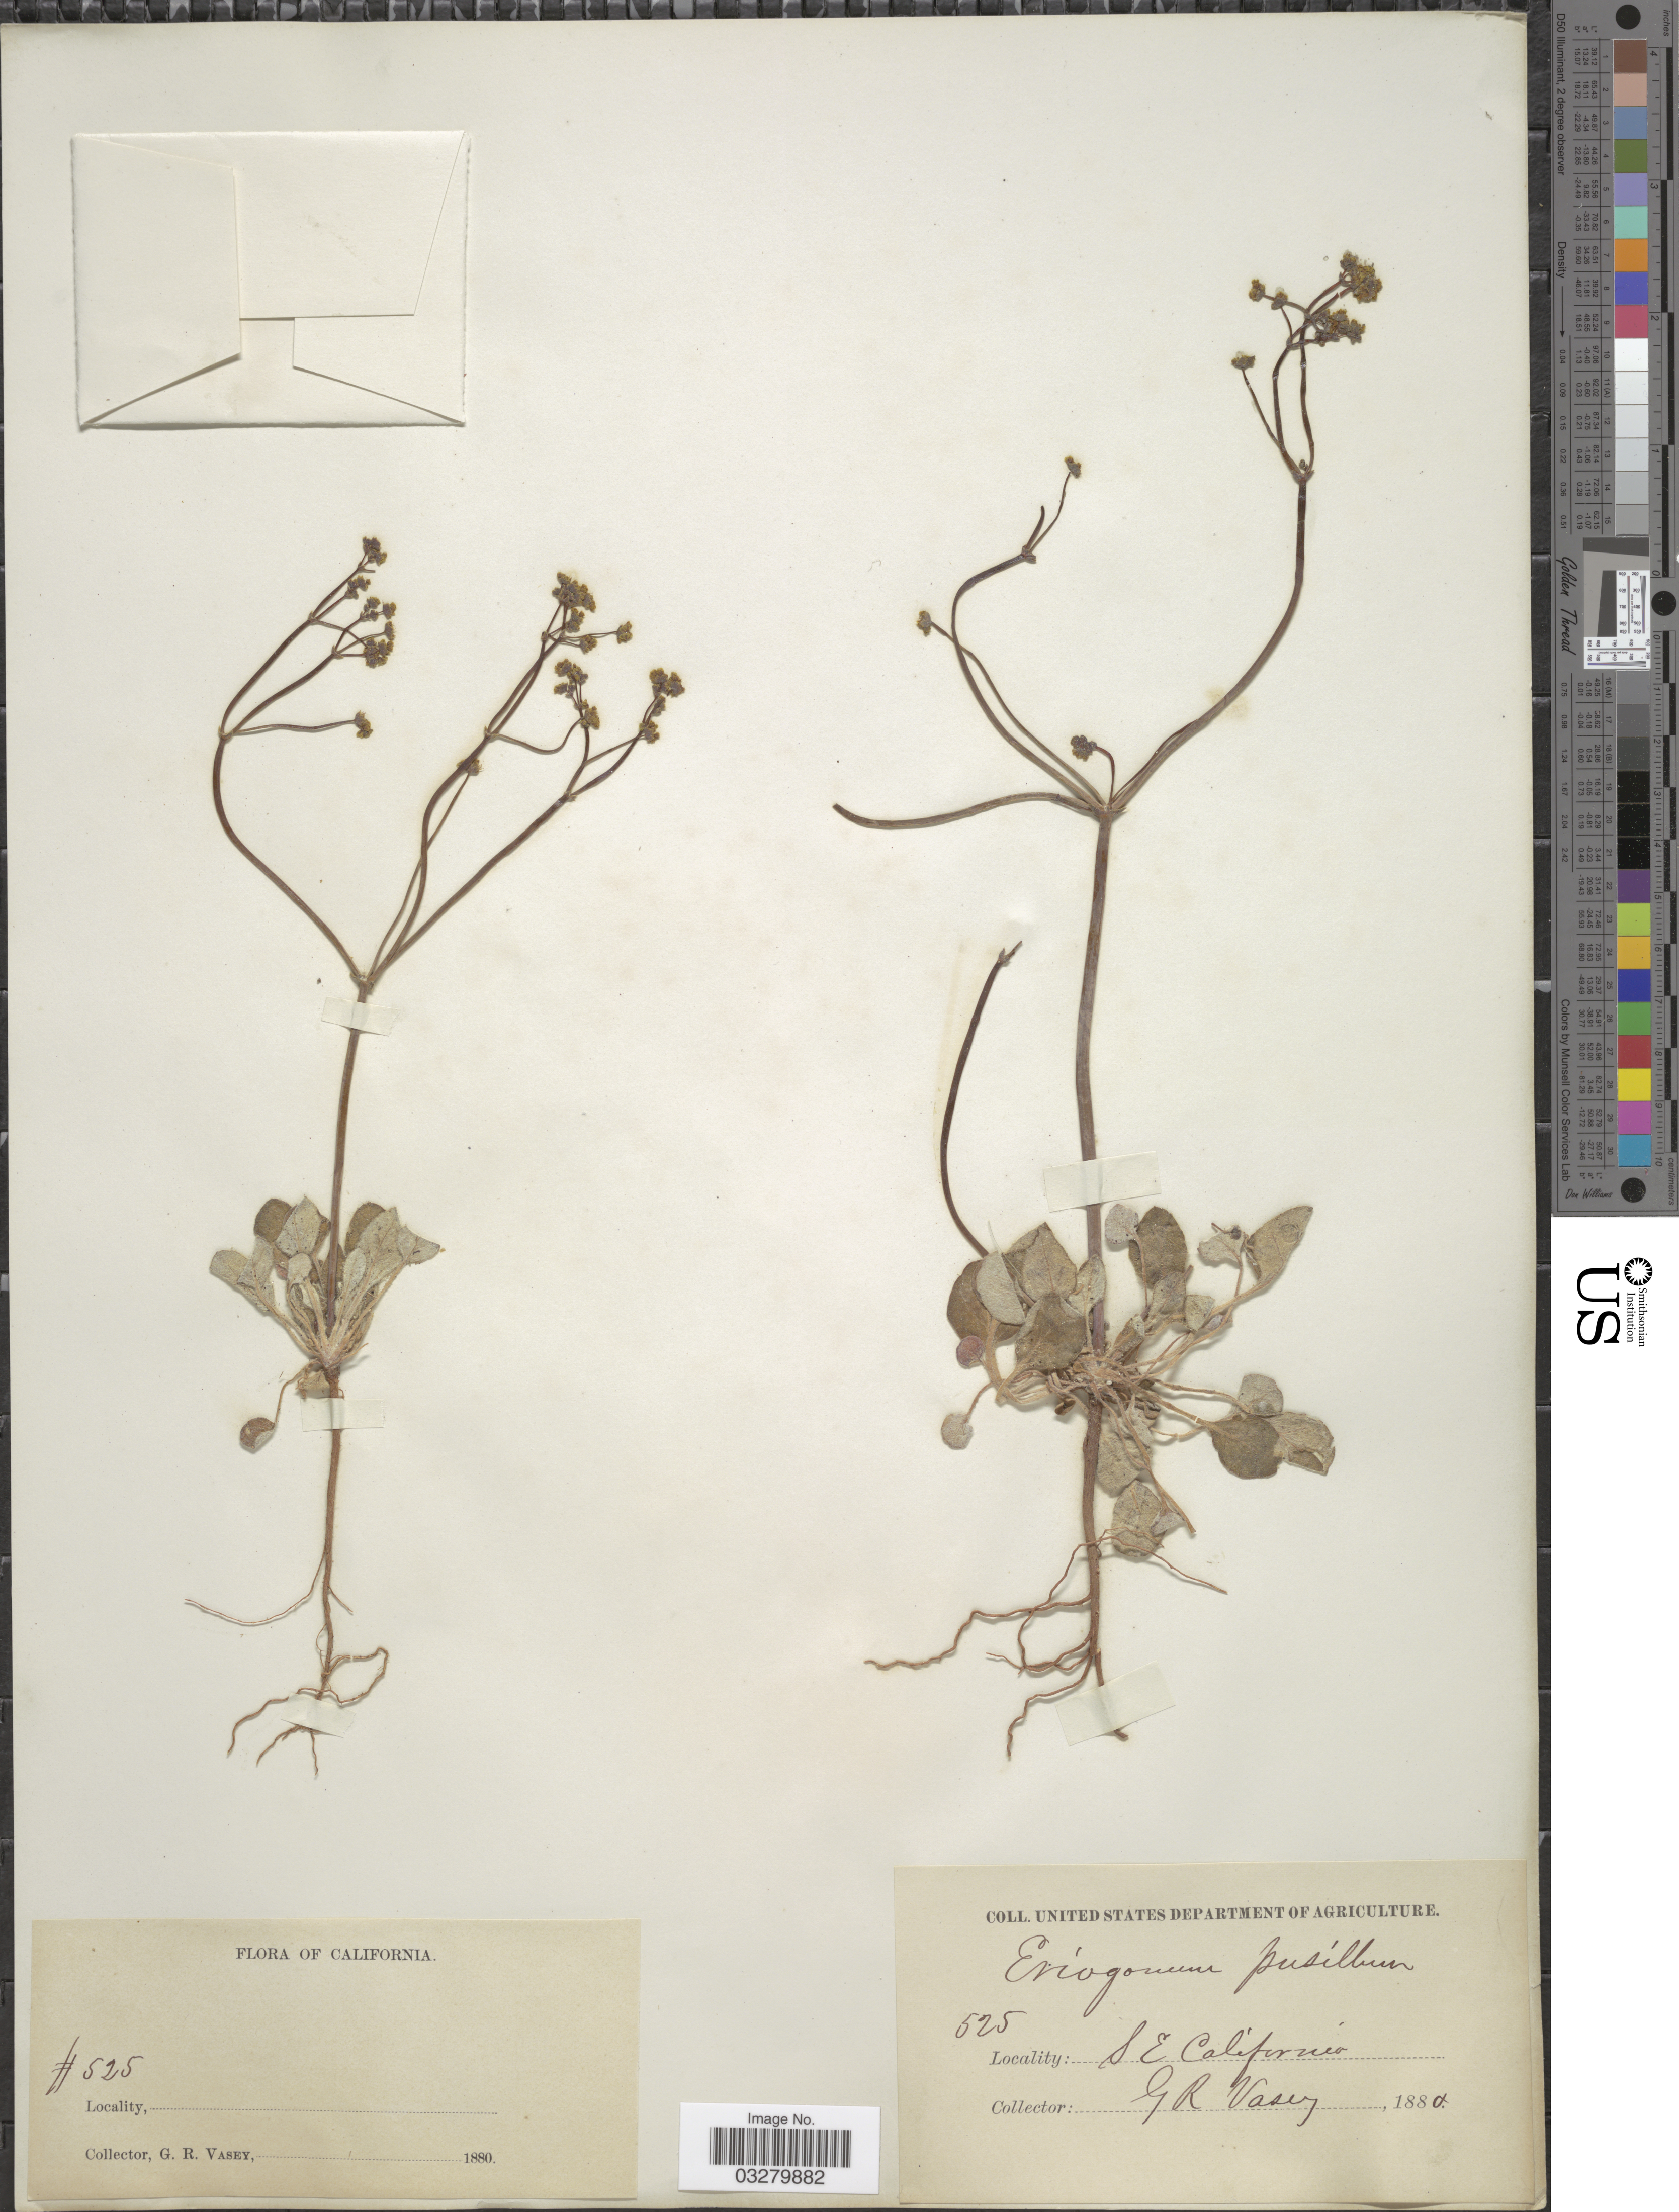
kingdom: Plantae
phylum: Tracheophyta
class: Magnoliopsida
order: Caryophyllales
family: Polygonaceae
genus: Eriogonum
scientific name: Eriogonum pusillum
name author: Torr. & A. Gray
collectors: G. R. Vasey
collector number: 525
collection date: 1880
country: United States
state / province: California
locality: SE California.